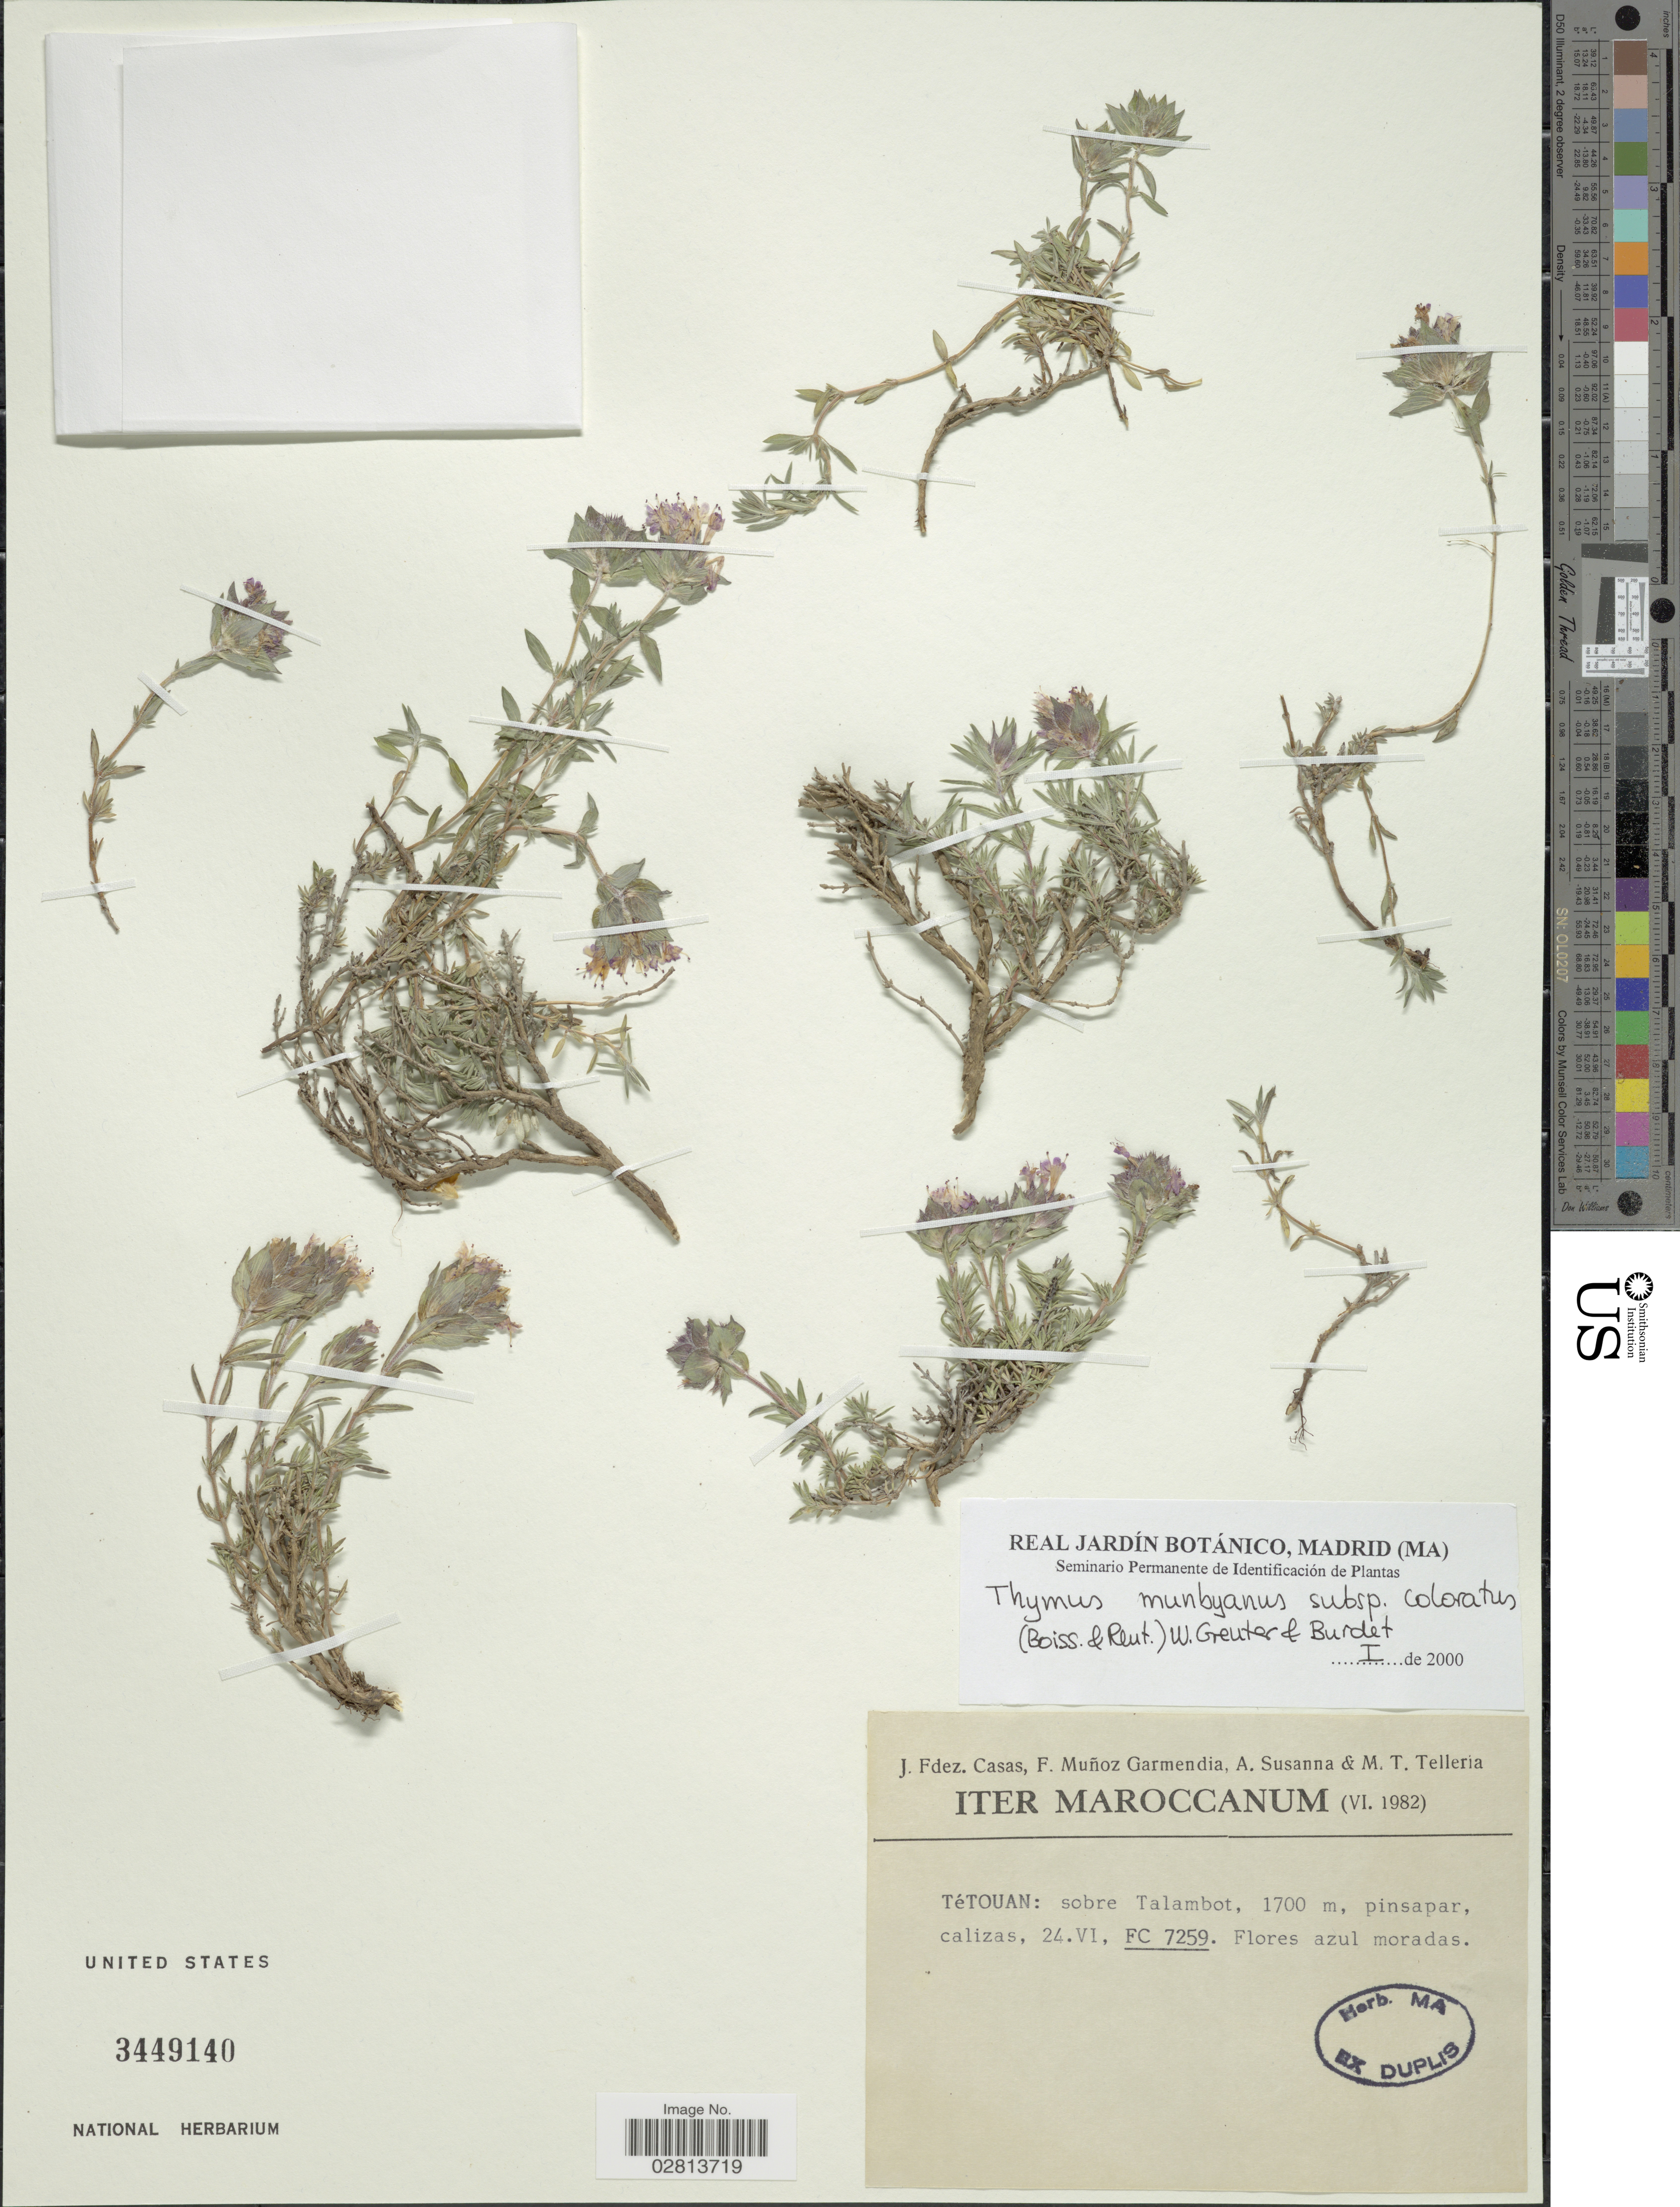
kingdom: Plantae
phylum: Tracheophyta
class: Magnoliopsida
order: Lamiales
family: Lamiaceae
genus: Thymus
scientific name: Thymus munbyanus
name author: Boiss. & Reut.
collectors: J. Casas, F. Muñoz Garmendia, A. Susanna & T. Telleria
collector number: FC7259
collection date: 1982-06-24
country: Morocco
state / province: Tanger-Tétouan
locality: Maroccanum, Tétouan: sobre Talambot.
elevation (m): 1700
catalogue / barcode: US 3449140